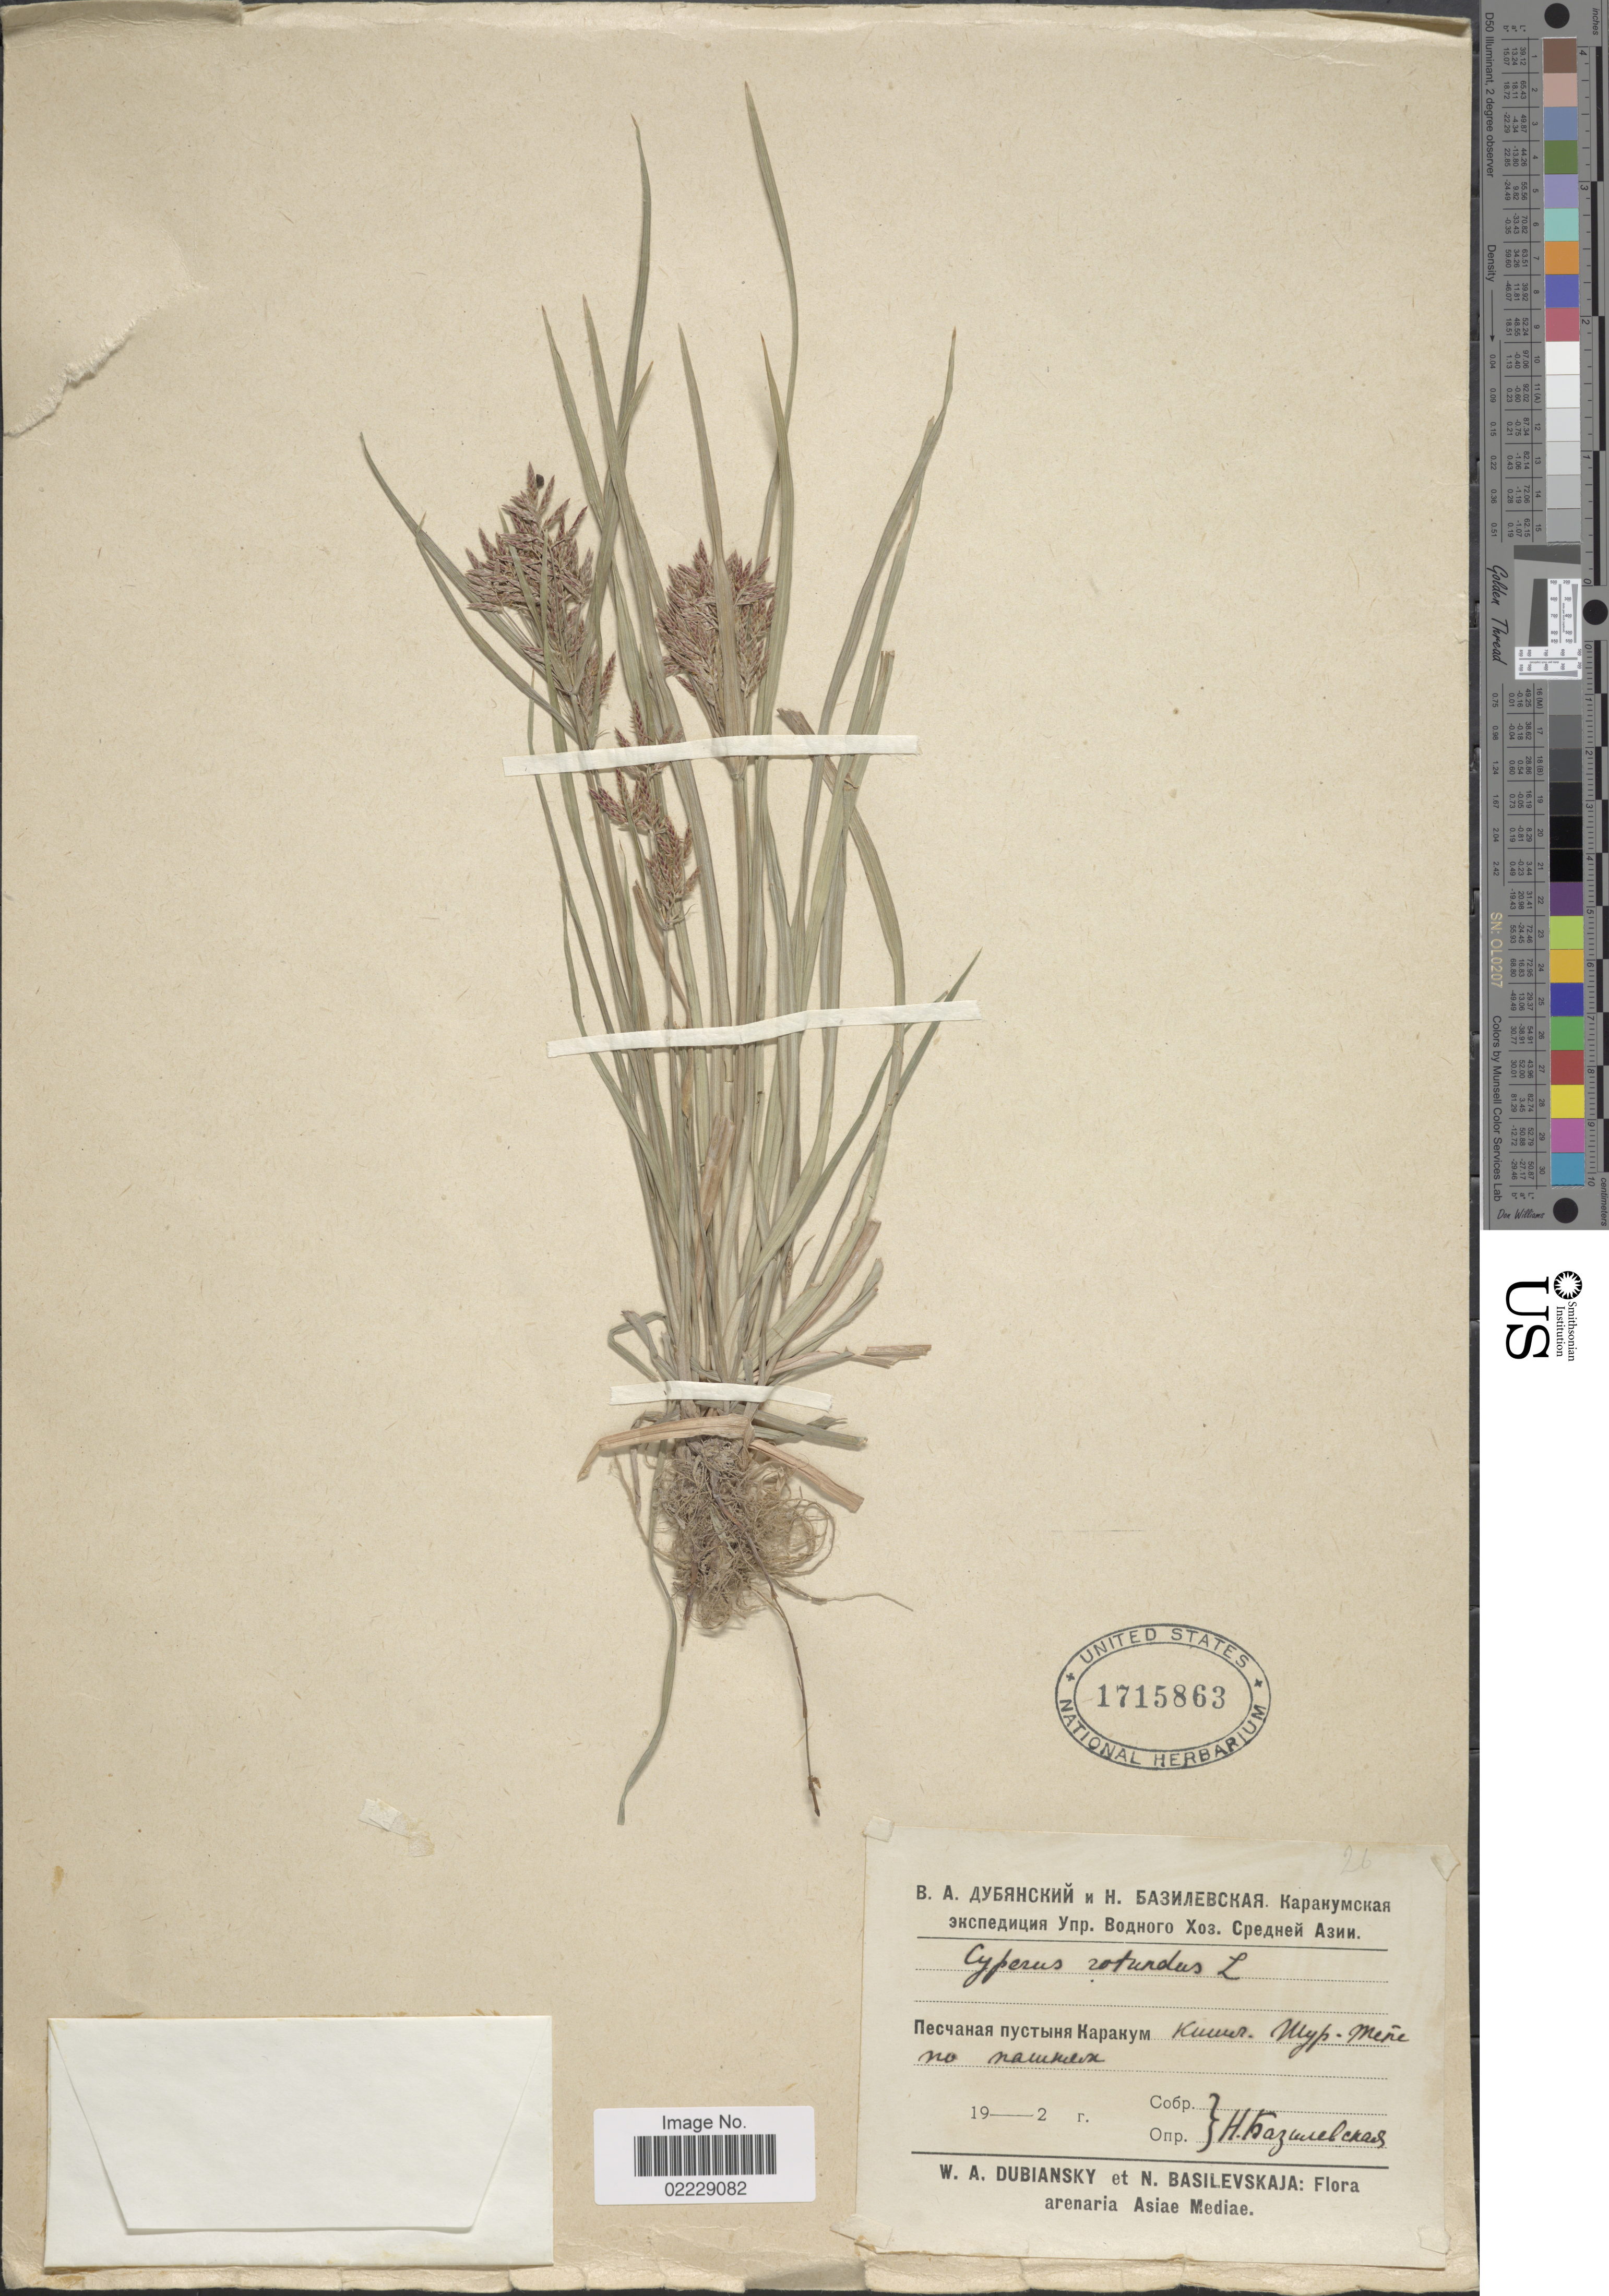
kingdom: Plantae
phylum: Tracheophyta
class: Liliopsida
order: Poales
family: Cyperaceae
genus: Cyperus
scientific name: Cyperus rotundus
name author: L.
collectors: W. Dubiansky & N. Basilevskaja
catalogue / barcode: US 1715863